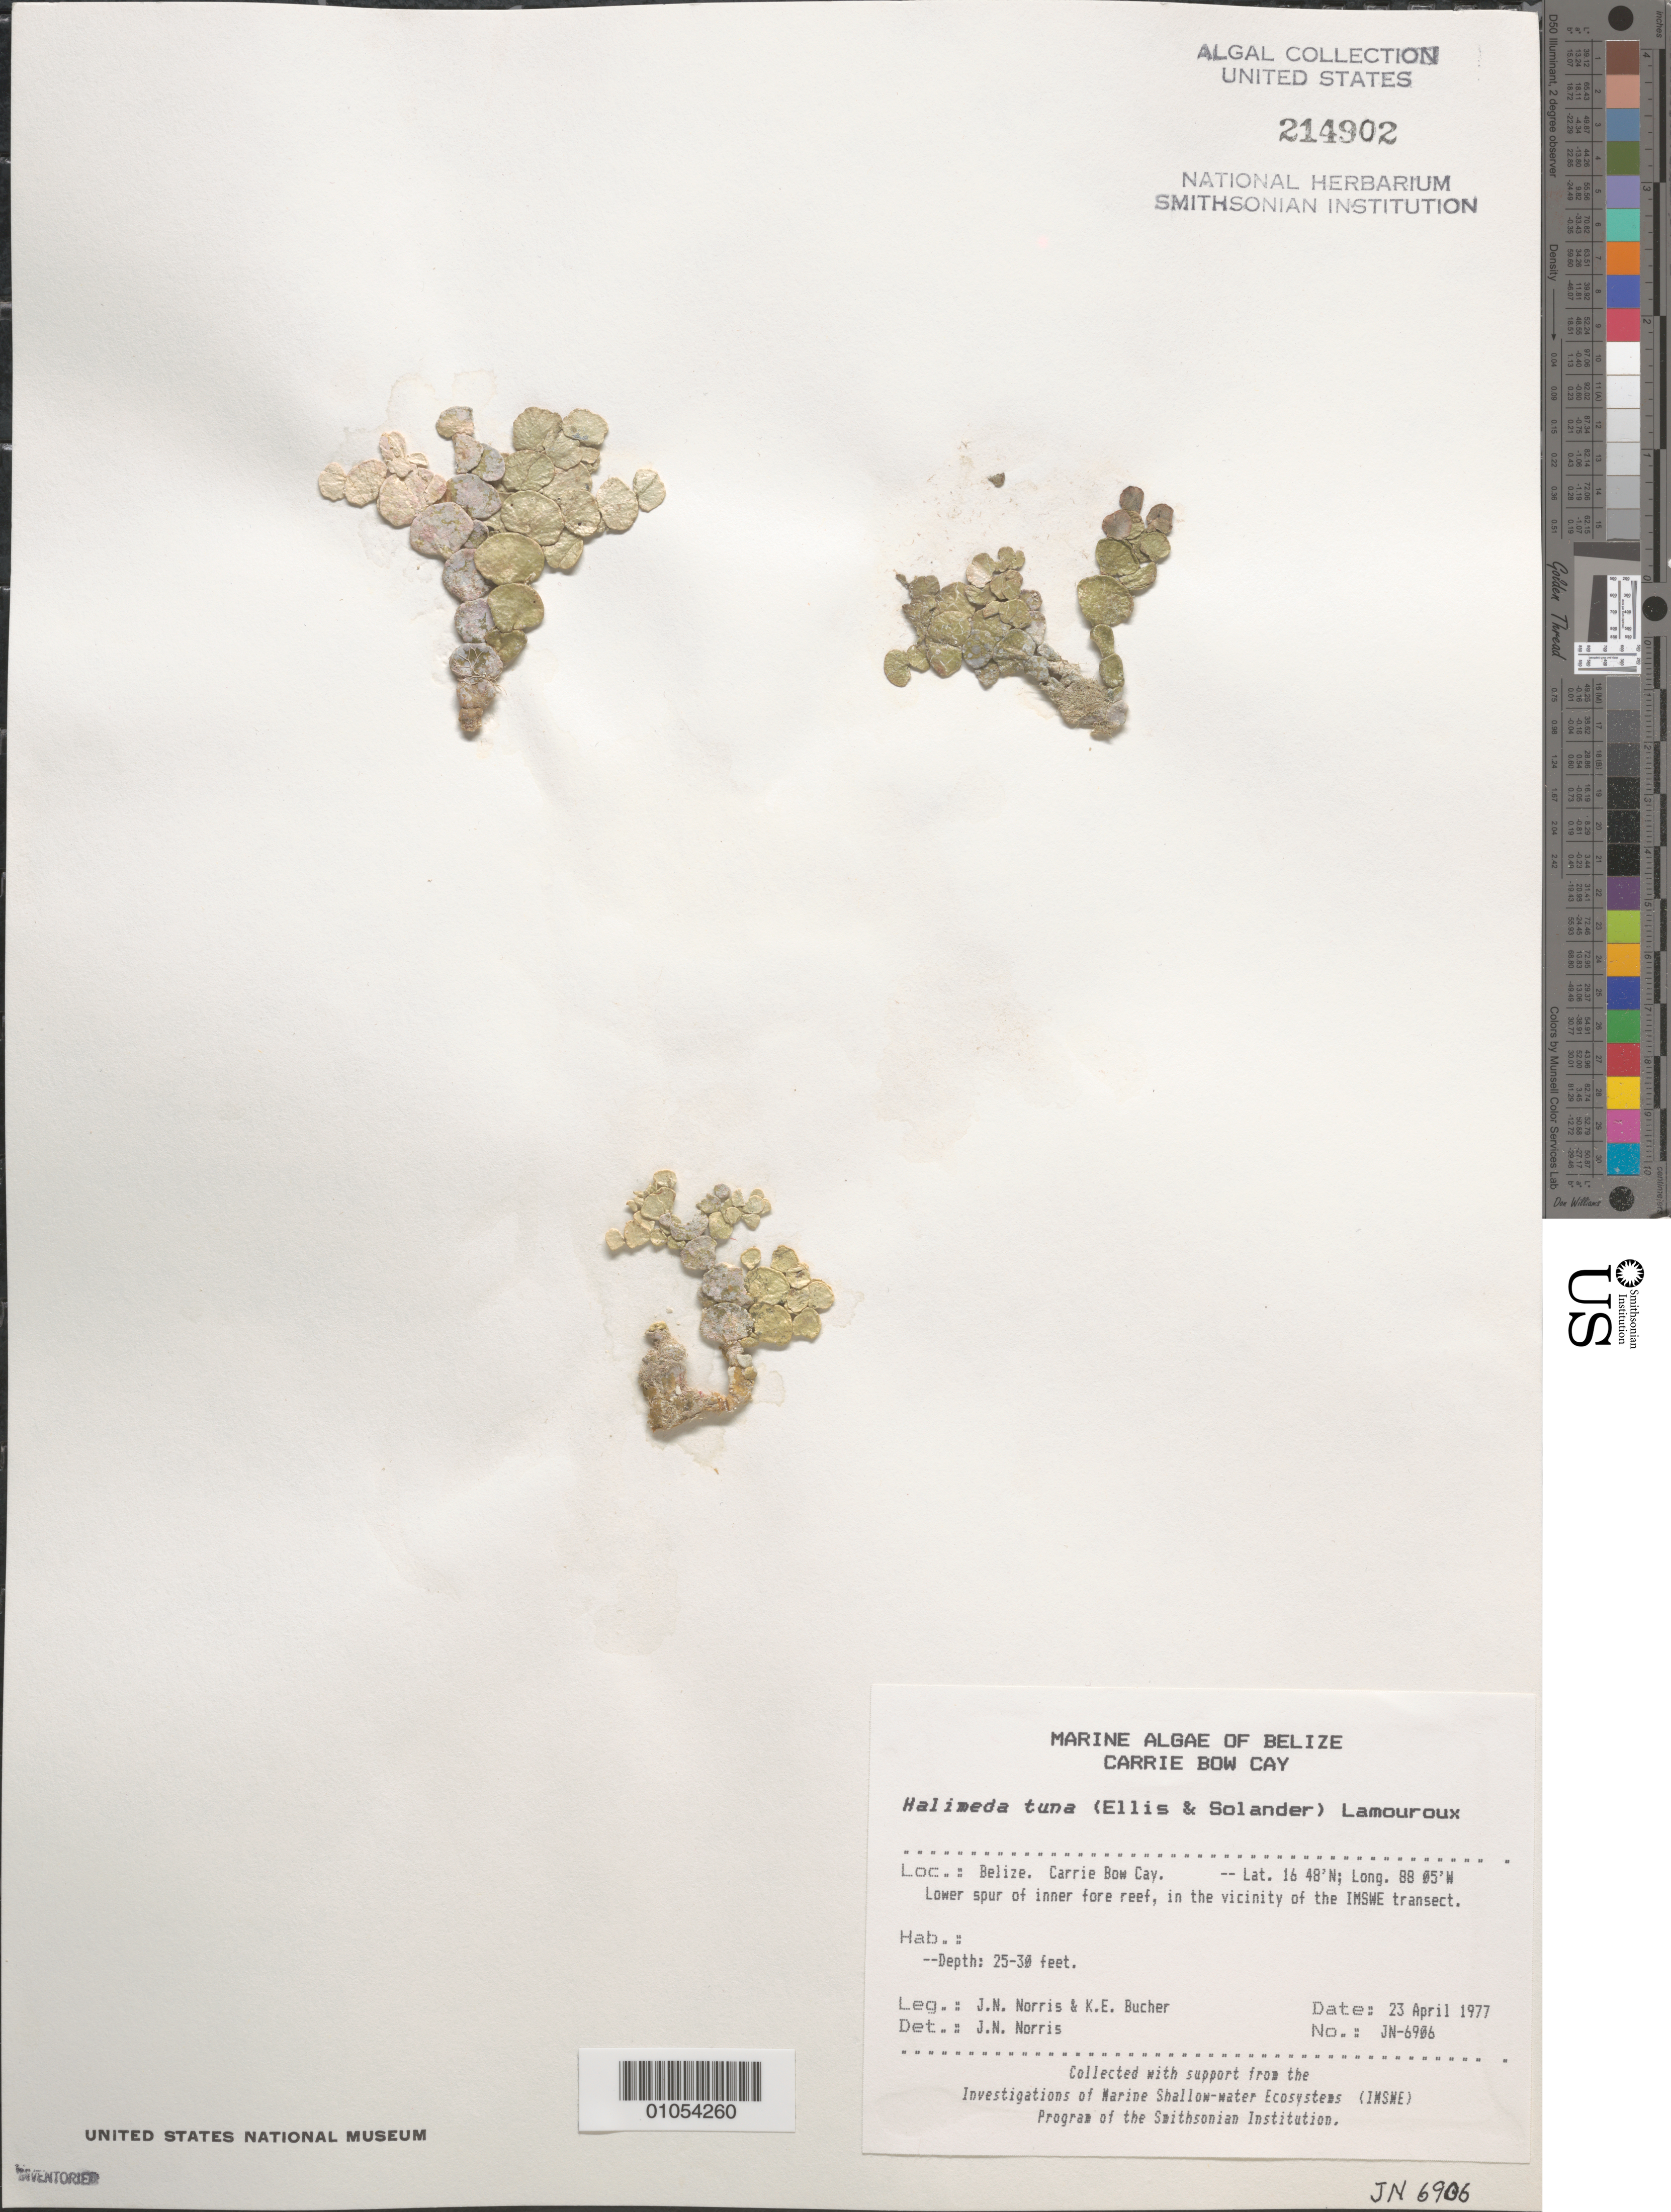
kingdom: Plantae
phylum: Chlorophyta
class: Ulvophyceae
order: Bryopsidales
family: Halimedaceae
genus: Halimeda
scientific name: Halimeda tuna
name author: (J. Ellis & Sol.) J.V.Lamouroux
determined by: Norris, James N.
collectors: J. N. Norris & K. E. Bucher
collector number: JN-6906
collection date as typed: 23 Apr 1977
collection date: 1977-04-23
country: Belize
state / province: Stann Creek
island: Carrie Bow Cay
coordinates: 16 48'N, 88 05'W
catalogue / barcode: US 214902